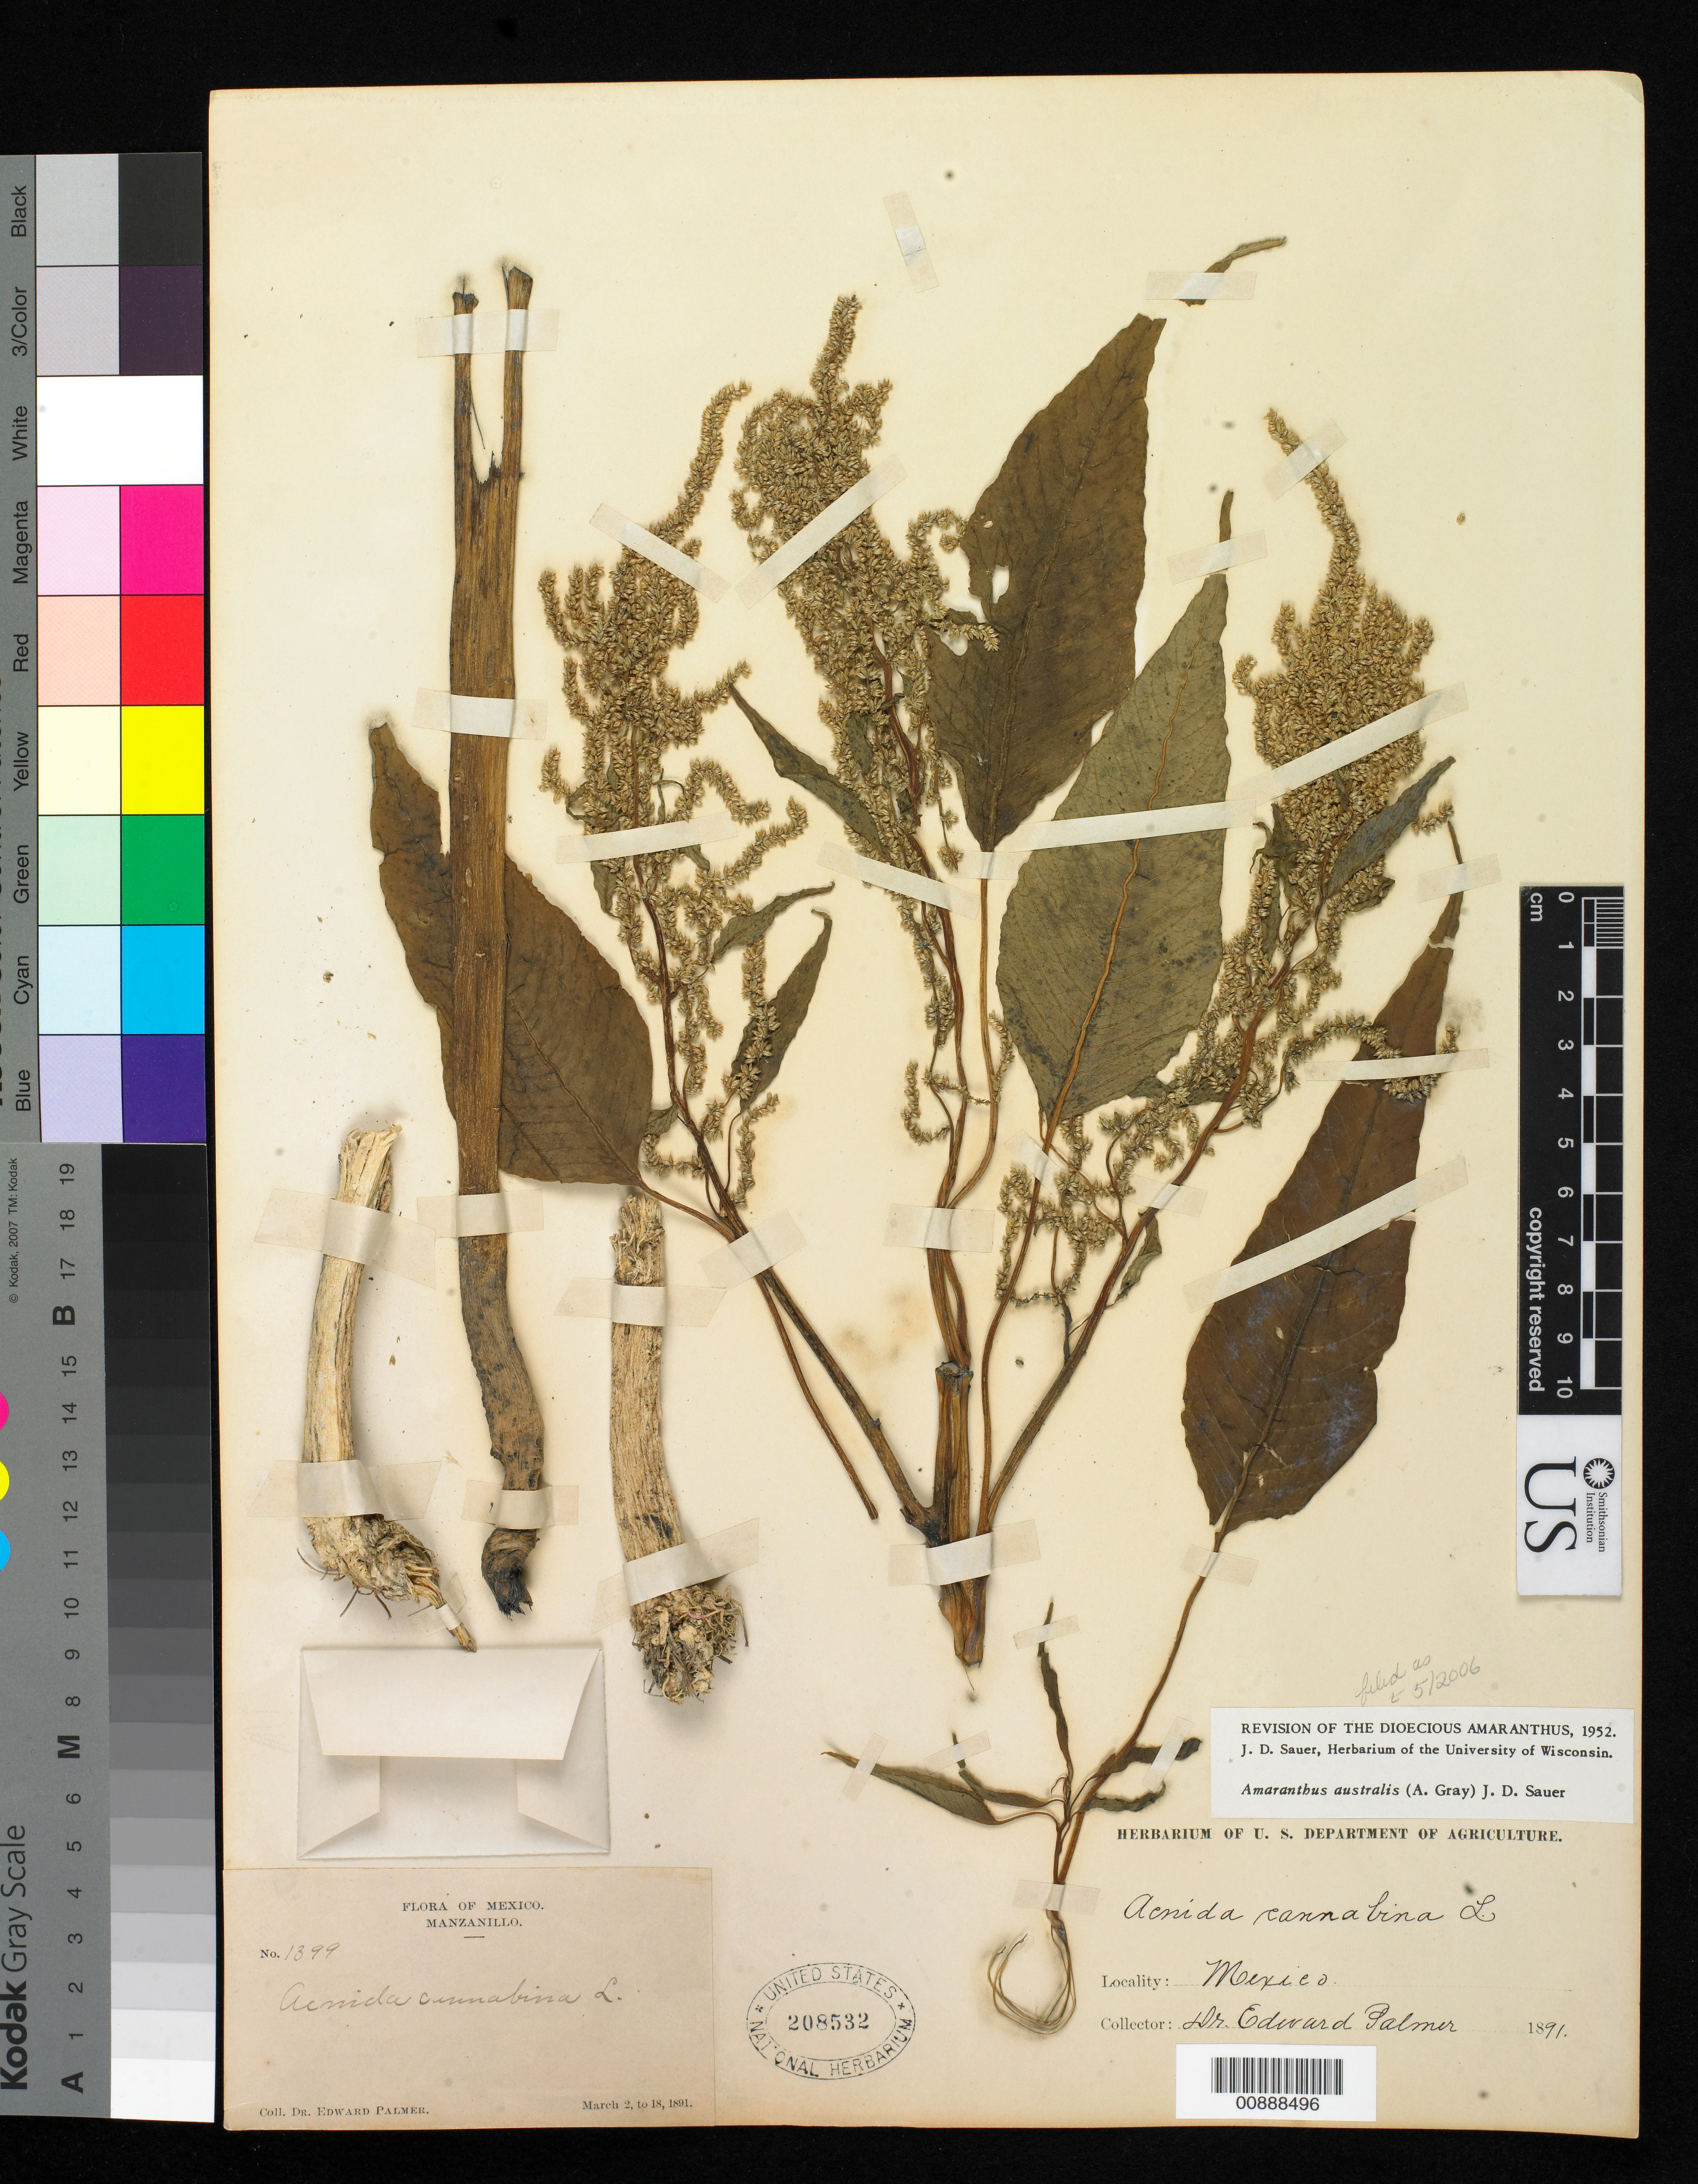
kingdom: Plantae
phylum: Tracheophyta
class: Magnoliopsida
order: Caryophyllales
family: Amaranthaceae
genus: Amaranthus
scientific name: Amaranthus australis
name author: (A. Gray) J.D. Sauer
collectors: E. Palmer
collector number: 1399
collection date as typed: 02 Mar 1891 to 18 Mar 1891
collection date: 1891-03-02/1891-03-18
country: Mexico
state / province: Colima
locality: Manzanillo, Colima.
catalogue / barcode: US 208532